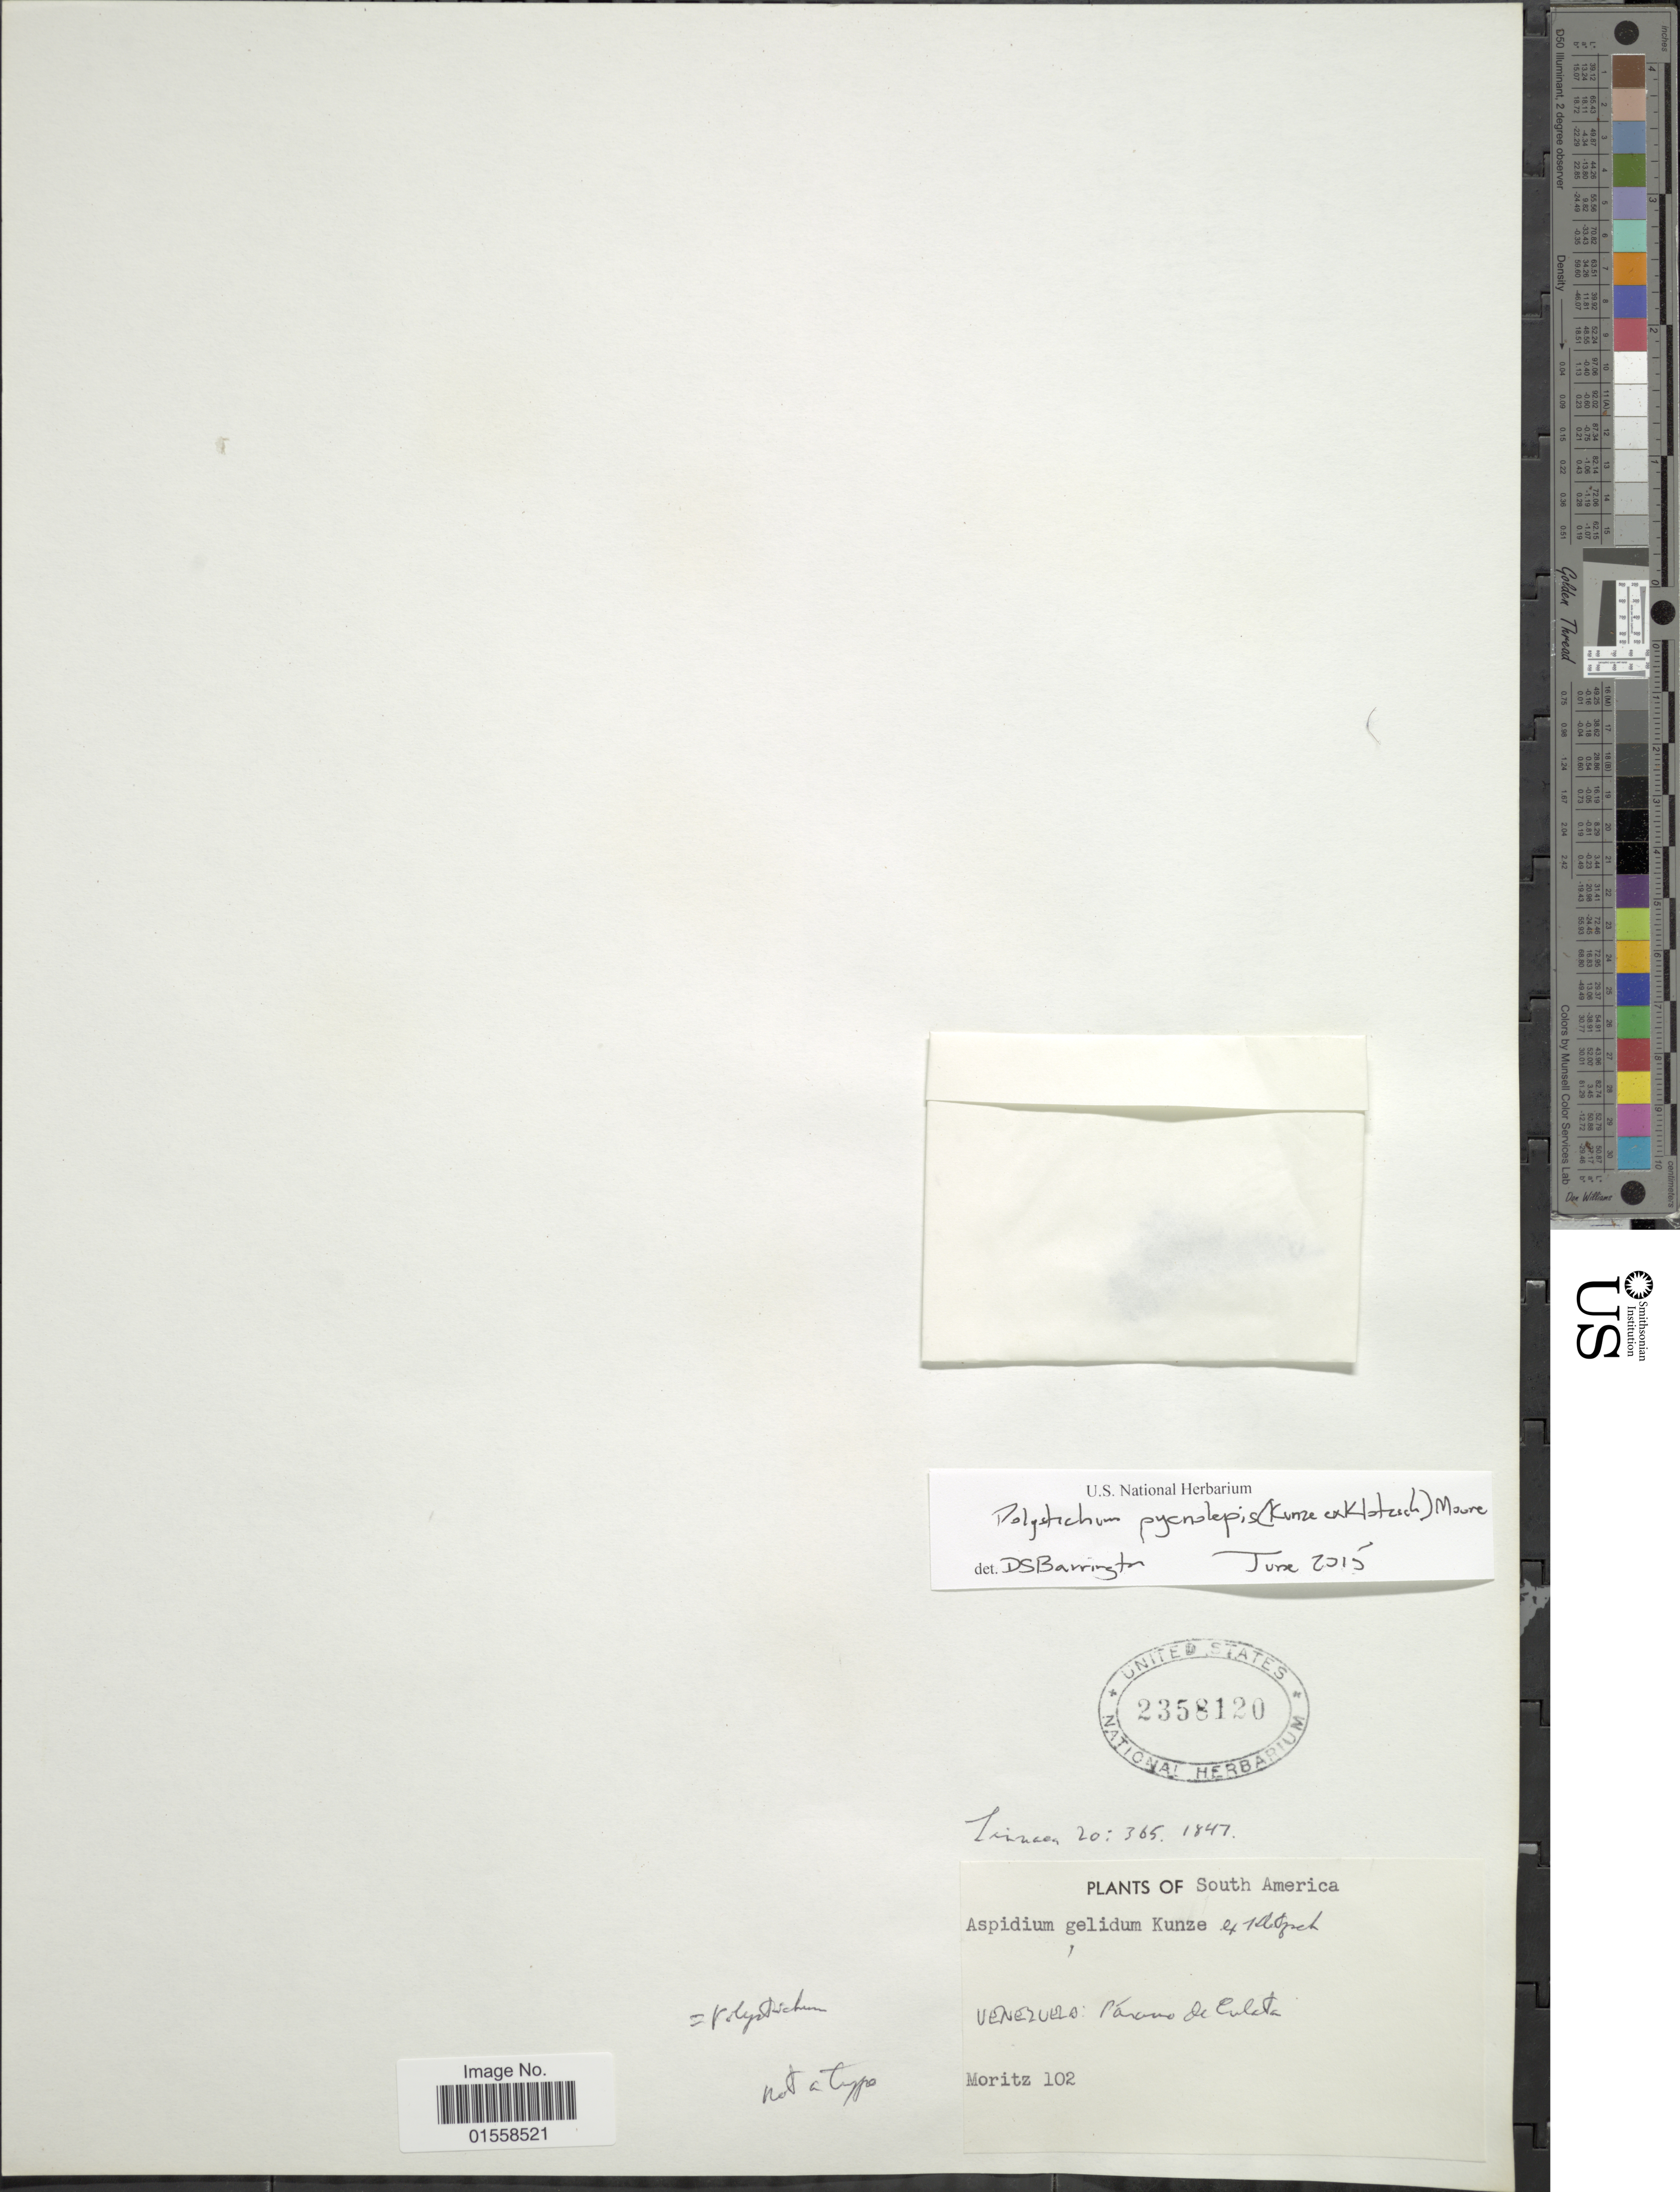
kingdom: Plantae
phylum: Tracheophyta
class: Polypodiopsida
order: Polypodiales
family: Dryopteridaceae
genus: Polystichum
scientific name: Polystichum pycnolepis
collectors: Moritz, --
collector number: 102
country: Venezuela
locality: Venezuela: Paramo de Culata.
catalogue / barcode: US 2358120